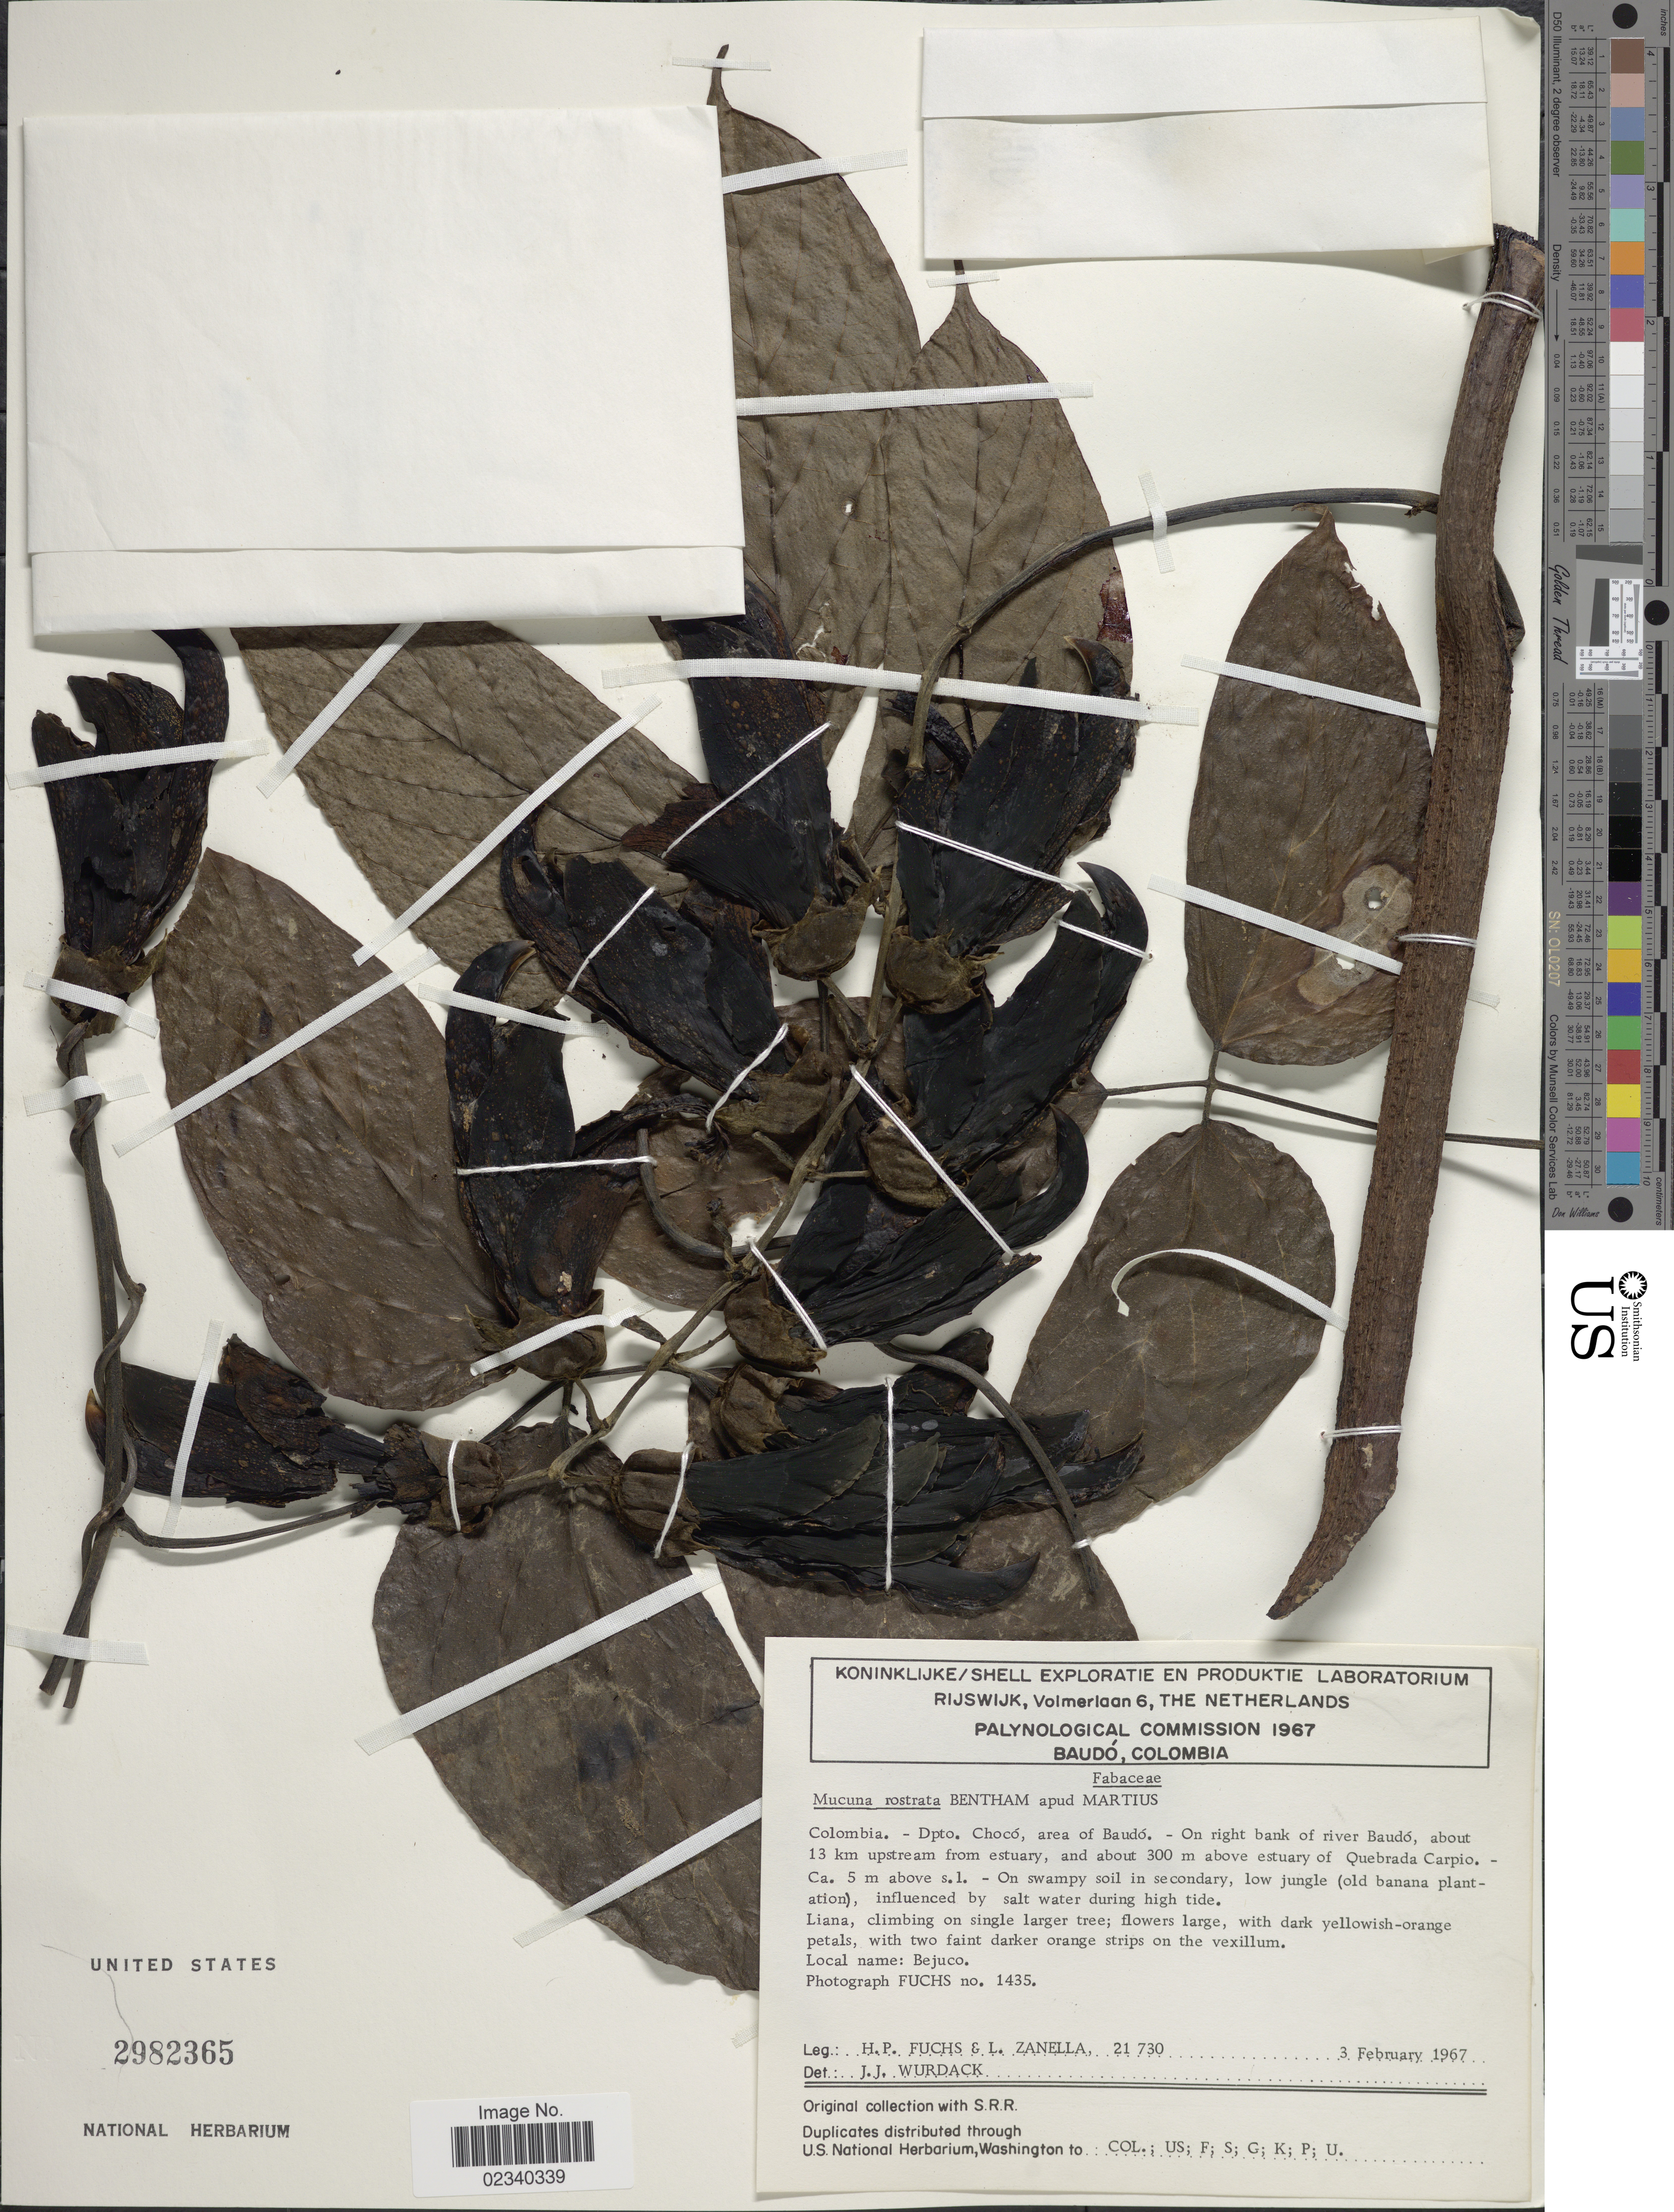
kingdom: Plantae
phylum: Tracheophyta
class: Magnoliopsida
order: Fabales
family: Fabaceae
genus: Mucuna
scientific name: Mucuna rostrata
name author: Benth.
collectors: H. P. Fuchs & L. Zanella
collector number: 21730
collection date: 1967-02-03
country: Colombia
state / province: Chocó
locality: Dpto. Choco, area of Baudo.- On right bank of river Baudo, about 13 km upstream from estuary, and about 300 m above estuary of Quebrada Carpio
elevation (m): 5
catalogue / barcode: US 2982365